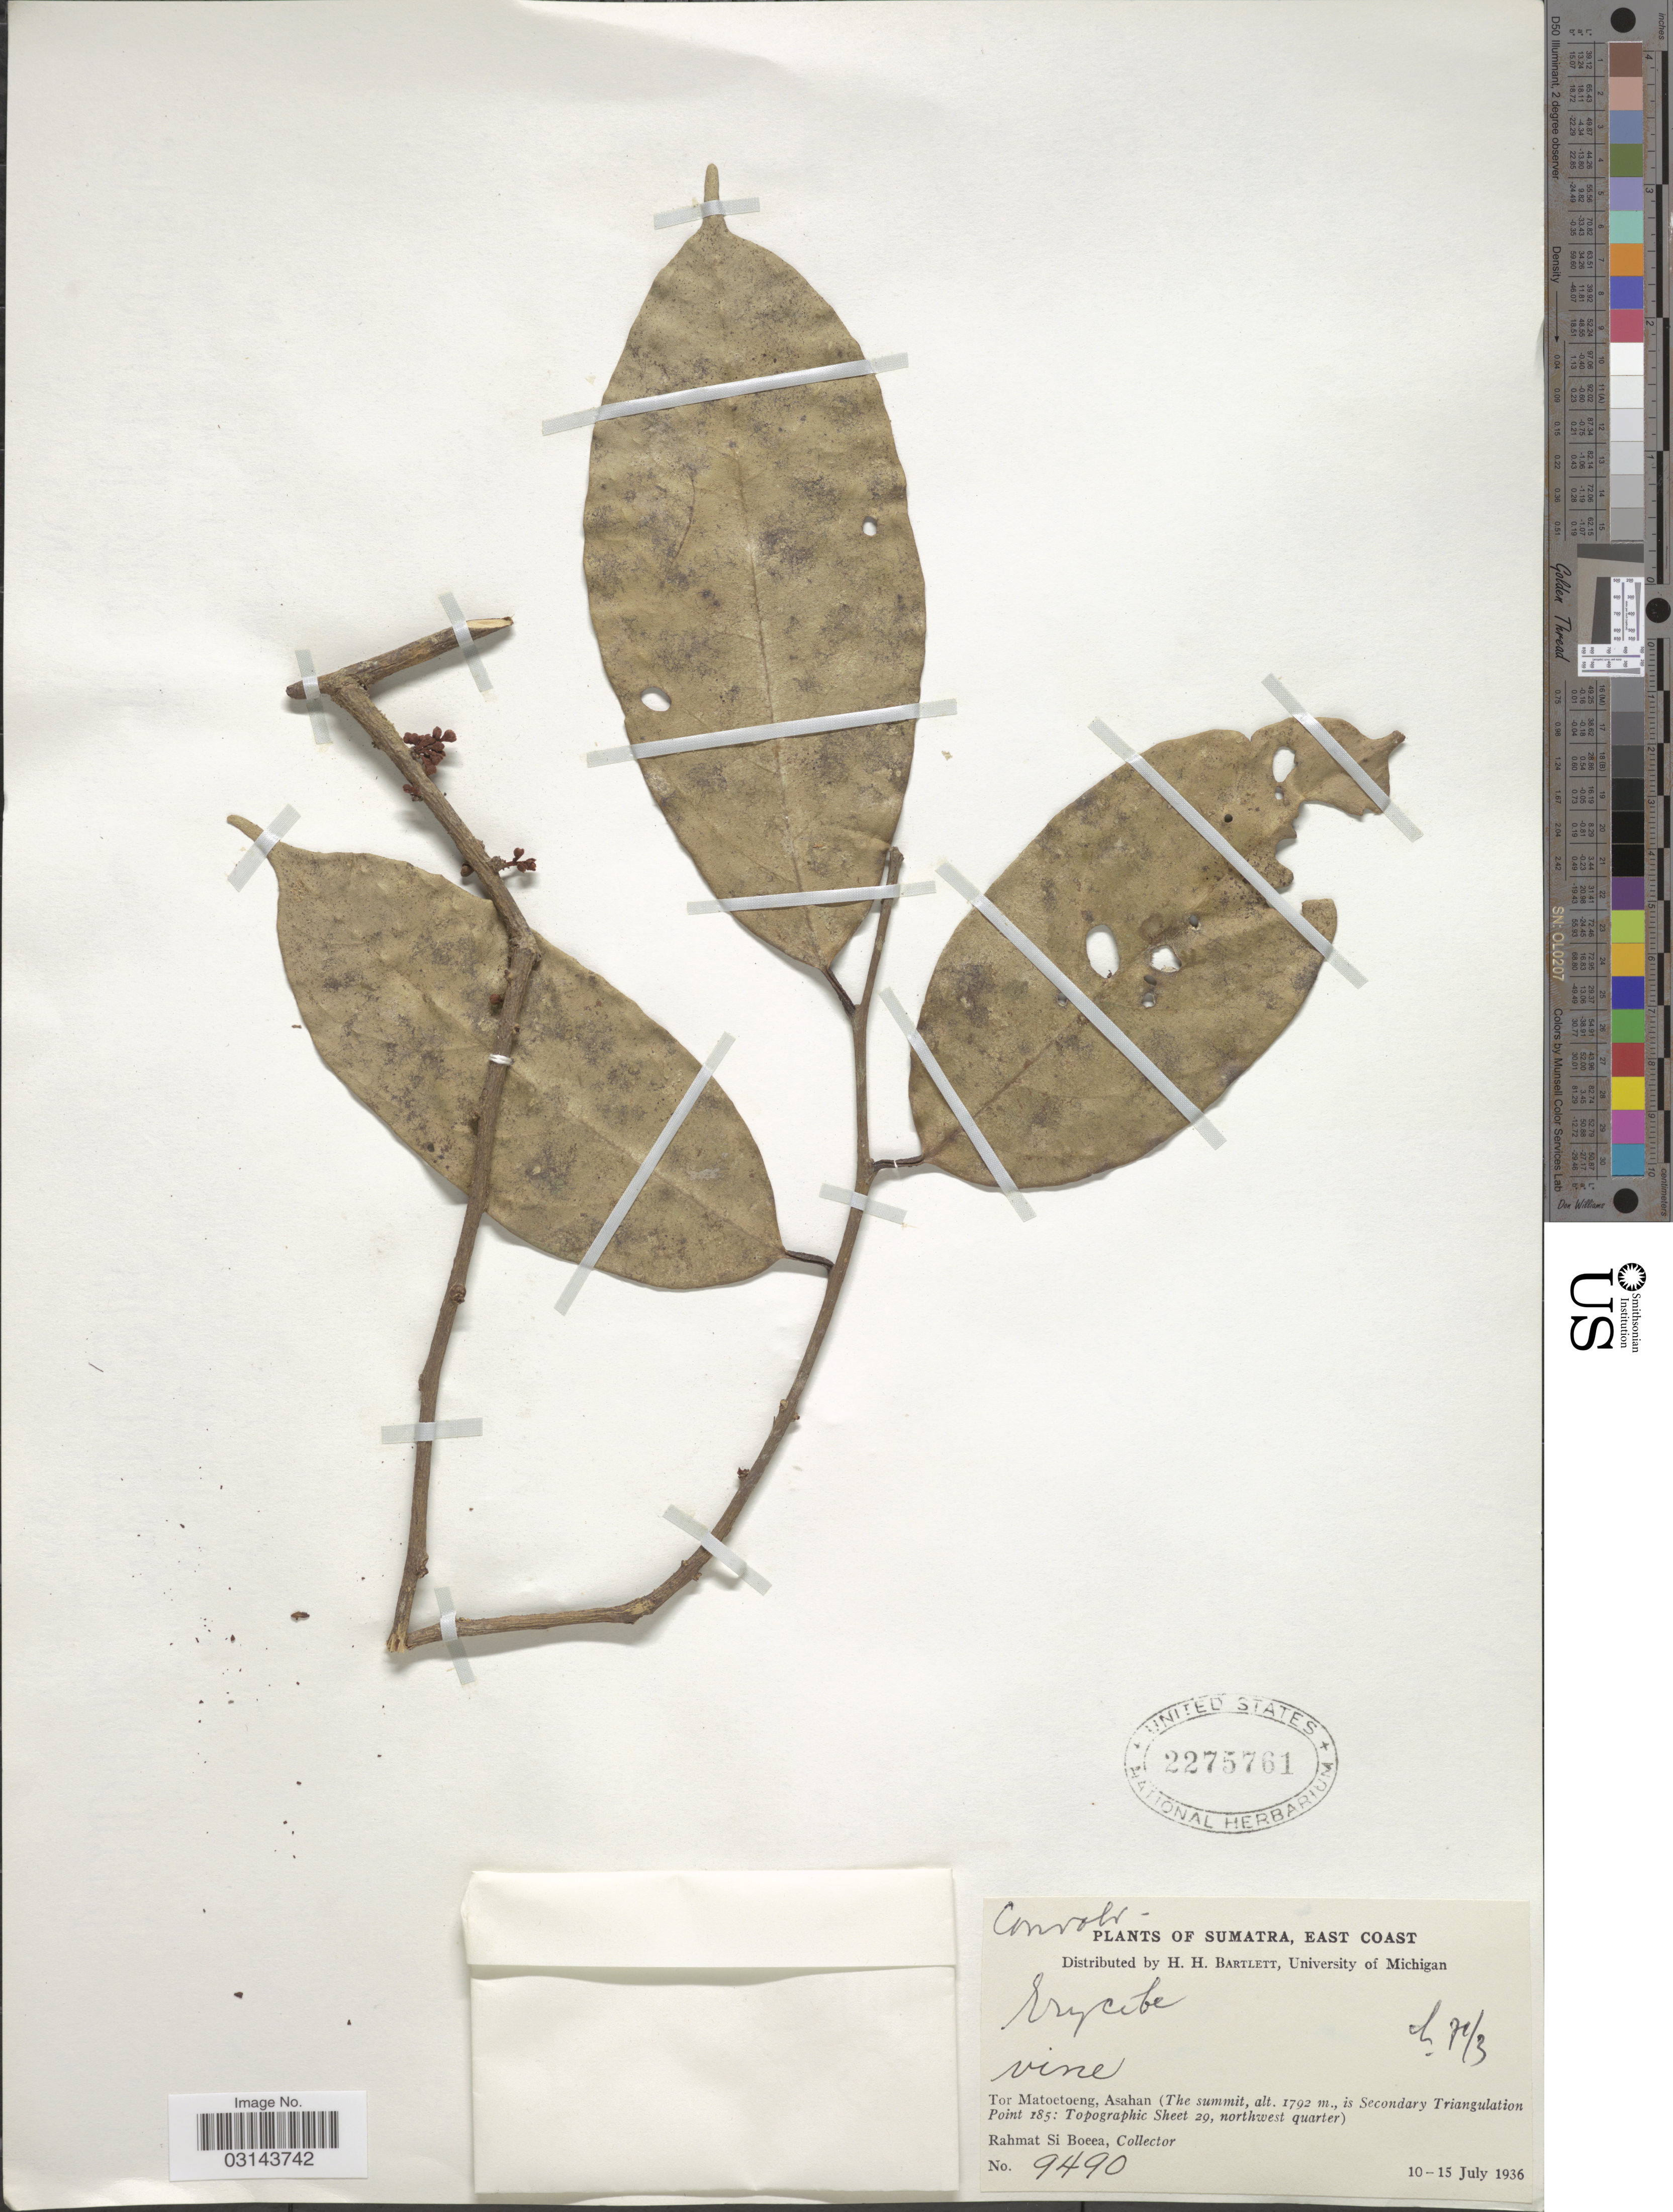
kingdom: Plantae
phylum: Tracheophyta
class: Magnoliopsida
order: Solanales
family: Convolvulaceae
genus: Erycibe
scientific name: Erycibe sp.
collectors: Rahmat Si Boeea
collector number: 9490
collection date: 1936-07-10/1936-07-15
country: Indonesia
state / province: Sumatra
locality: East Coast. Tor Matoetoeng, Asahan (The summit, is Secondary Triangulation Point 185: Topographic Sheet 29, northwest quarter).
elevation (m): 1792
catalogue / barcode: US 2275761